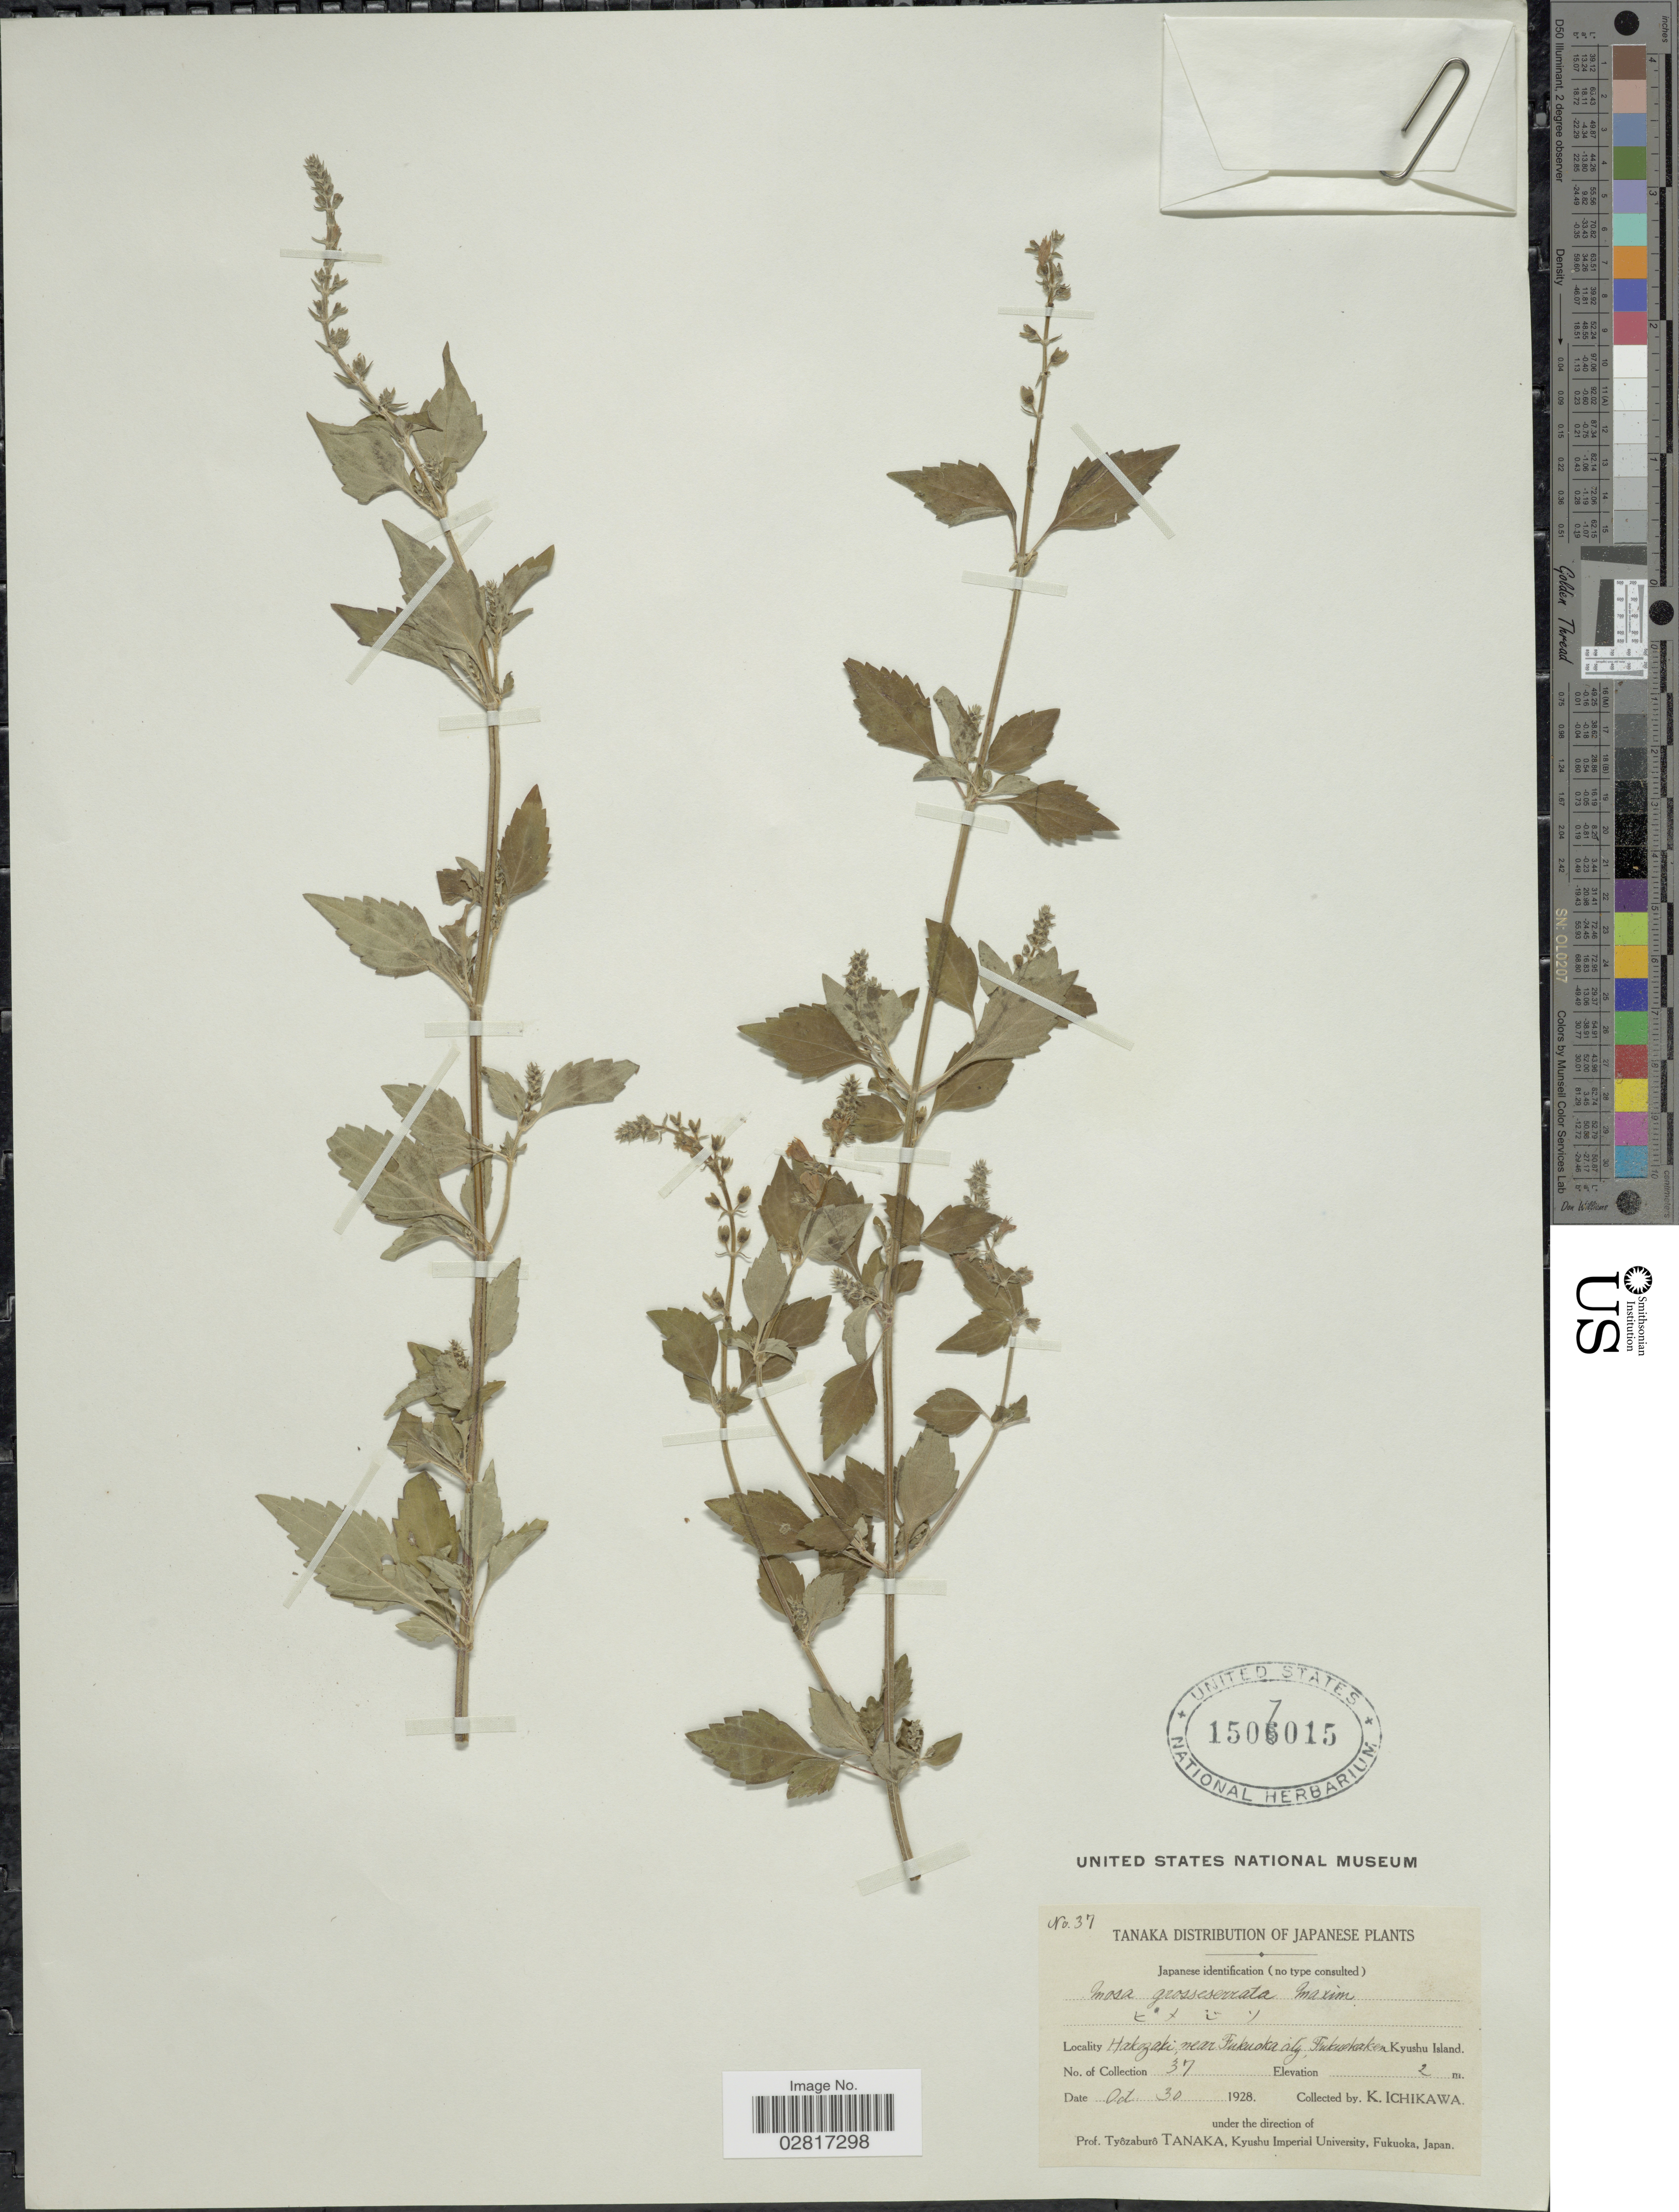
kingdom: Plantae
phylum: Tracheophyta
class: Magnoliopsida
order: Lamiales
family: Lamiaceae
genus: Mosla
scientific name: Mosla dianthera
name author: (Roxb.) Maxim.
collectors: K. Ichikawa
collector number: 37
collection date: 1928-10-30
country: Japan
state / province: Hukuoka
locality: Hakkozaki, near Kukuoka city, Fukuokaken Kyusu Island.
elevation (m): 2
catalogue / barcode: US 1507015